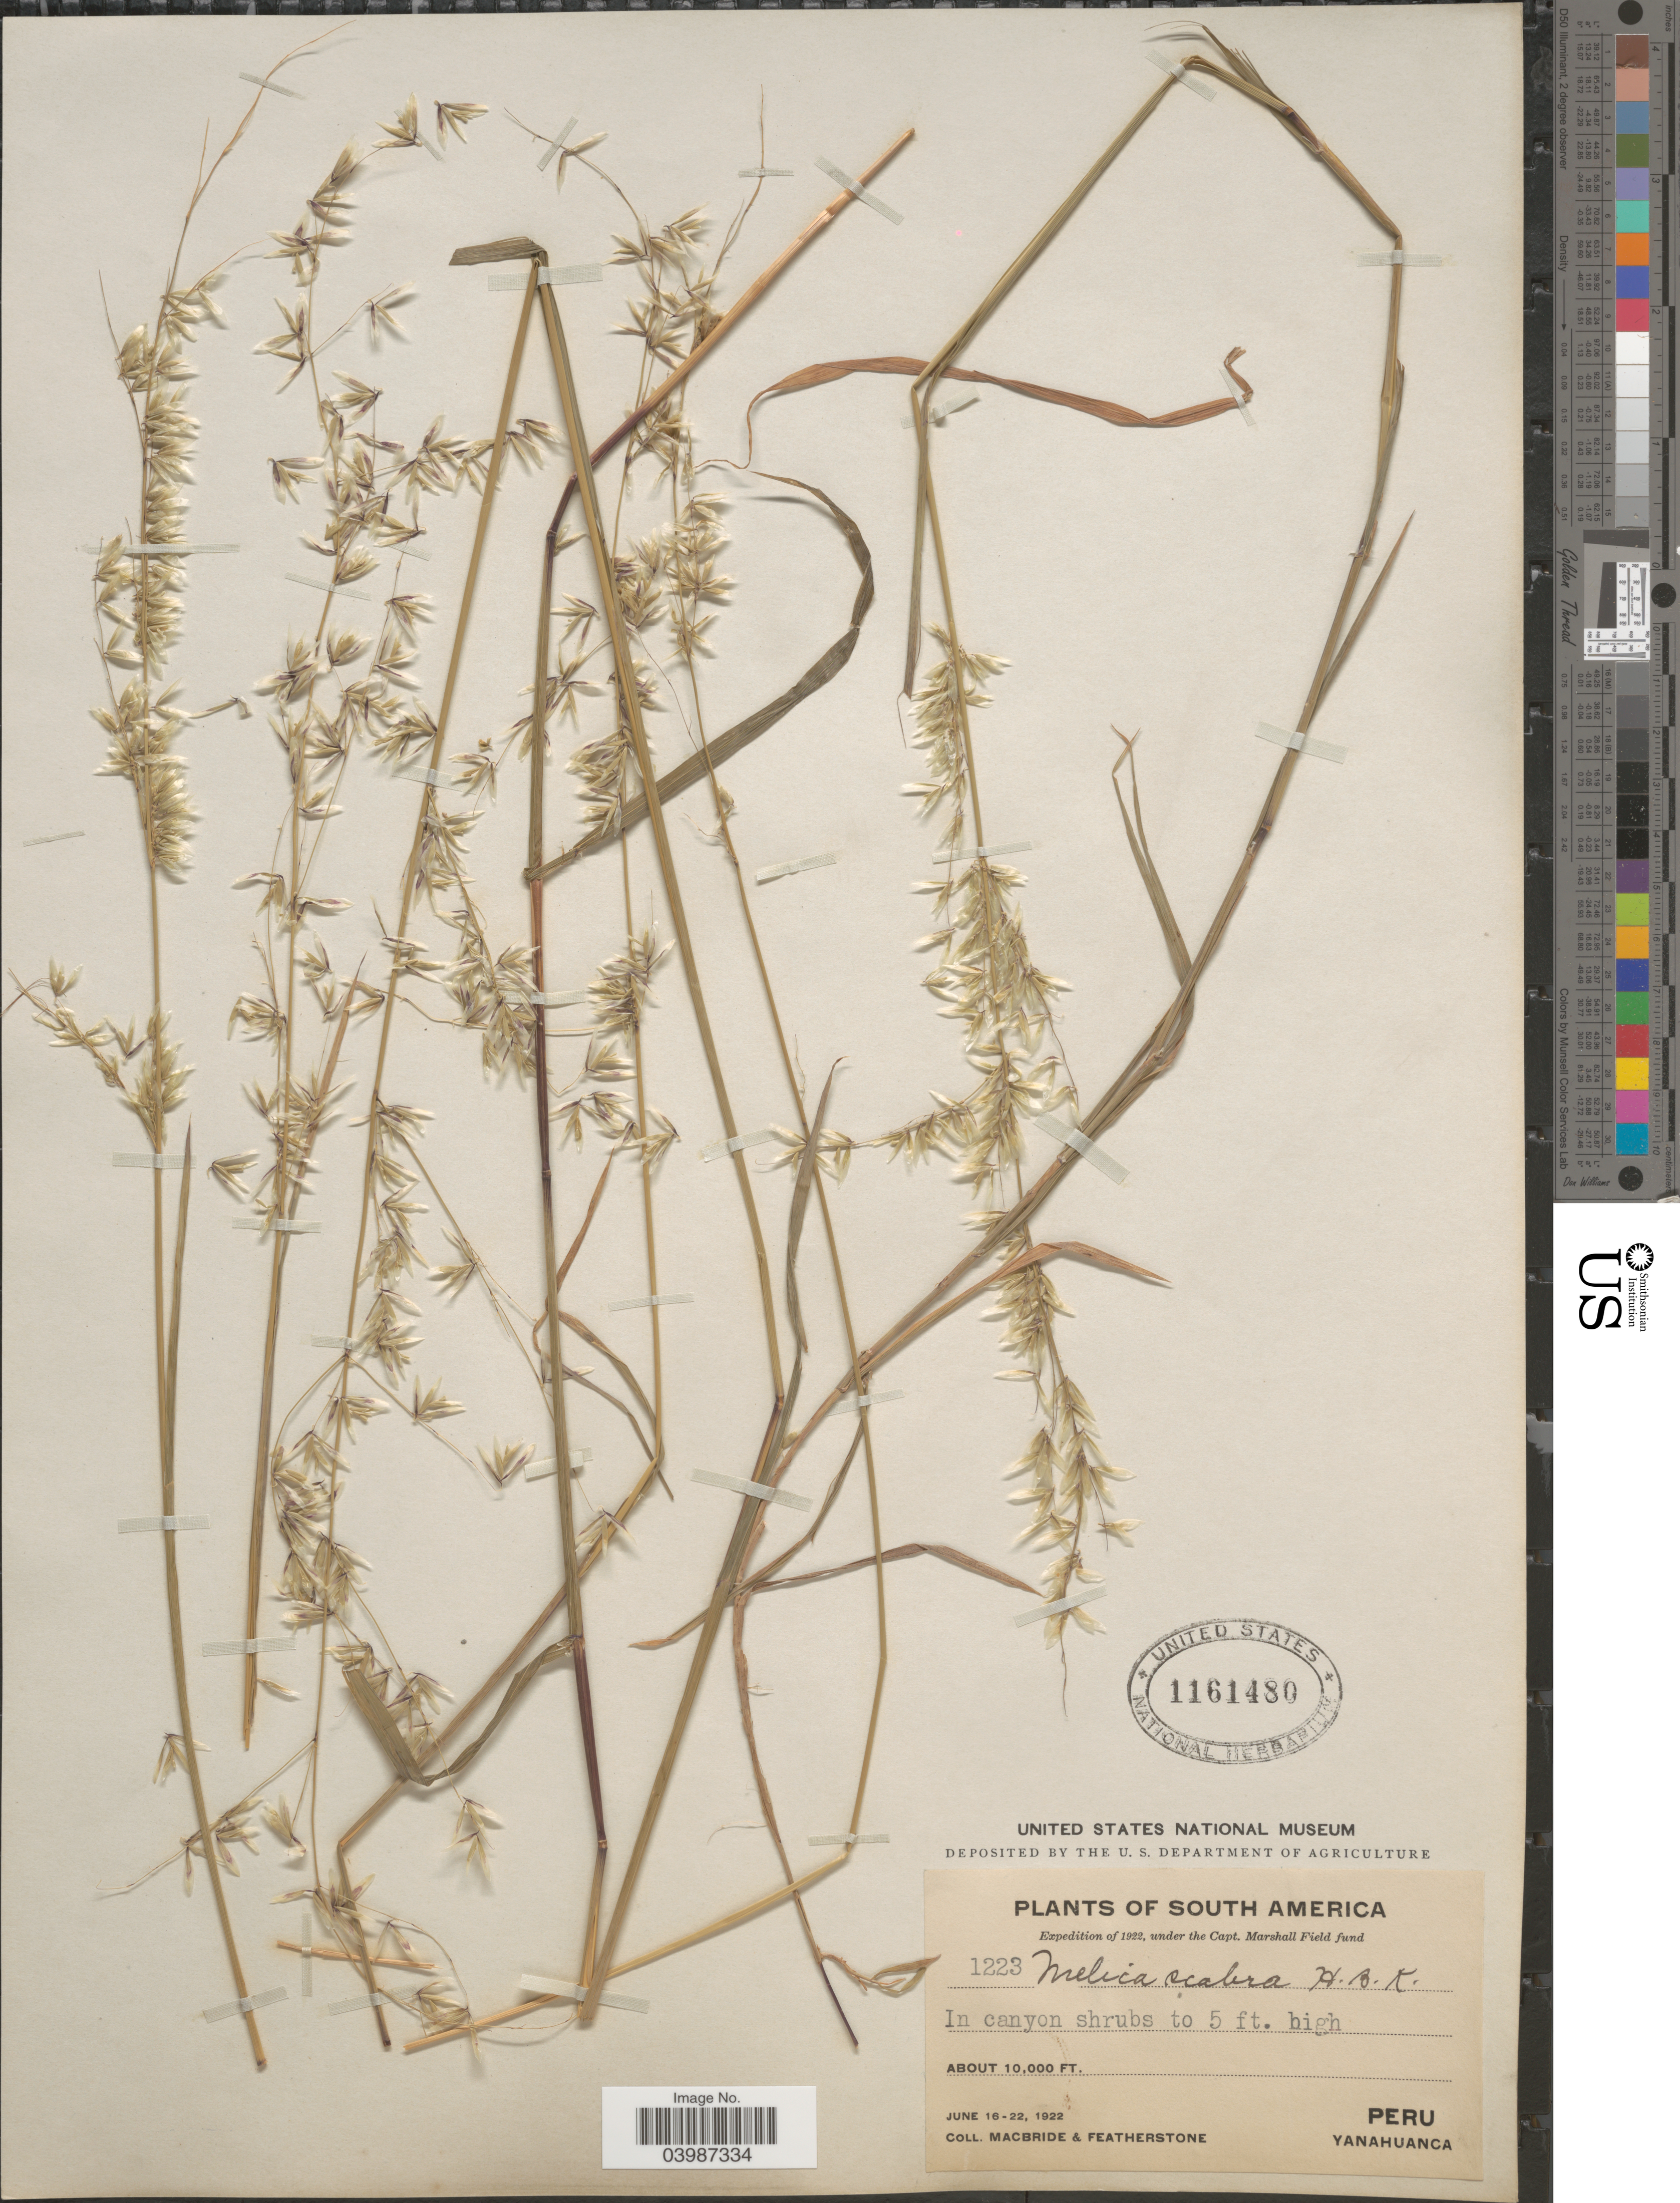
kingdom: Plantae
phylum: Tracheophyta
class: Liliopsida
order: Poales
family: Poaceae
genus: Melica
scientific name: Melica scabra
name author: Kunth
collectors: Macbride, -- & -. Featherstone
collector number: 1223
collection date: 1922-06-16/1922-06-22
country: Peru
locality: Yanahuanca.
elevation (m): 3048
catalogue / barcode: US 1161480